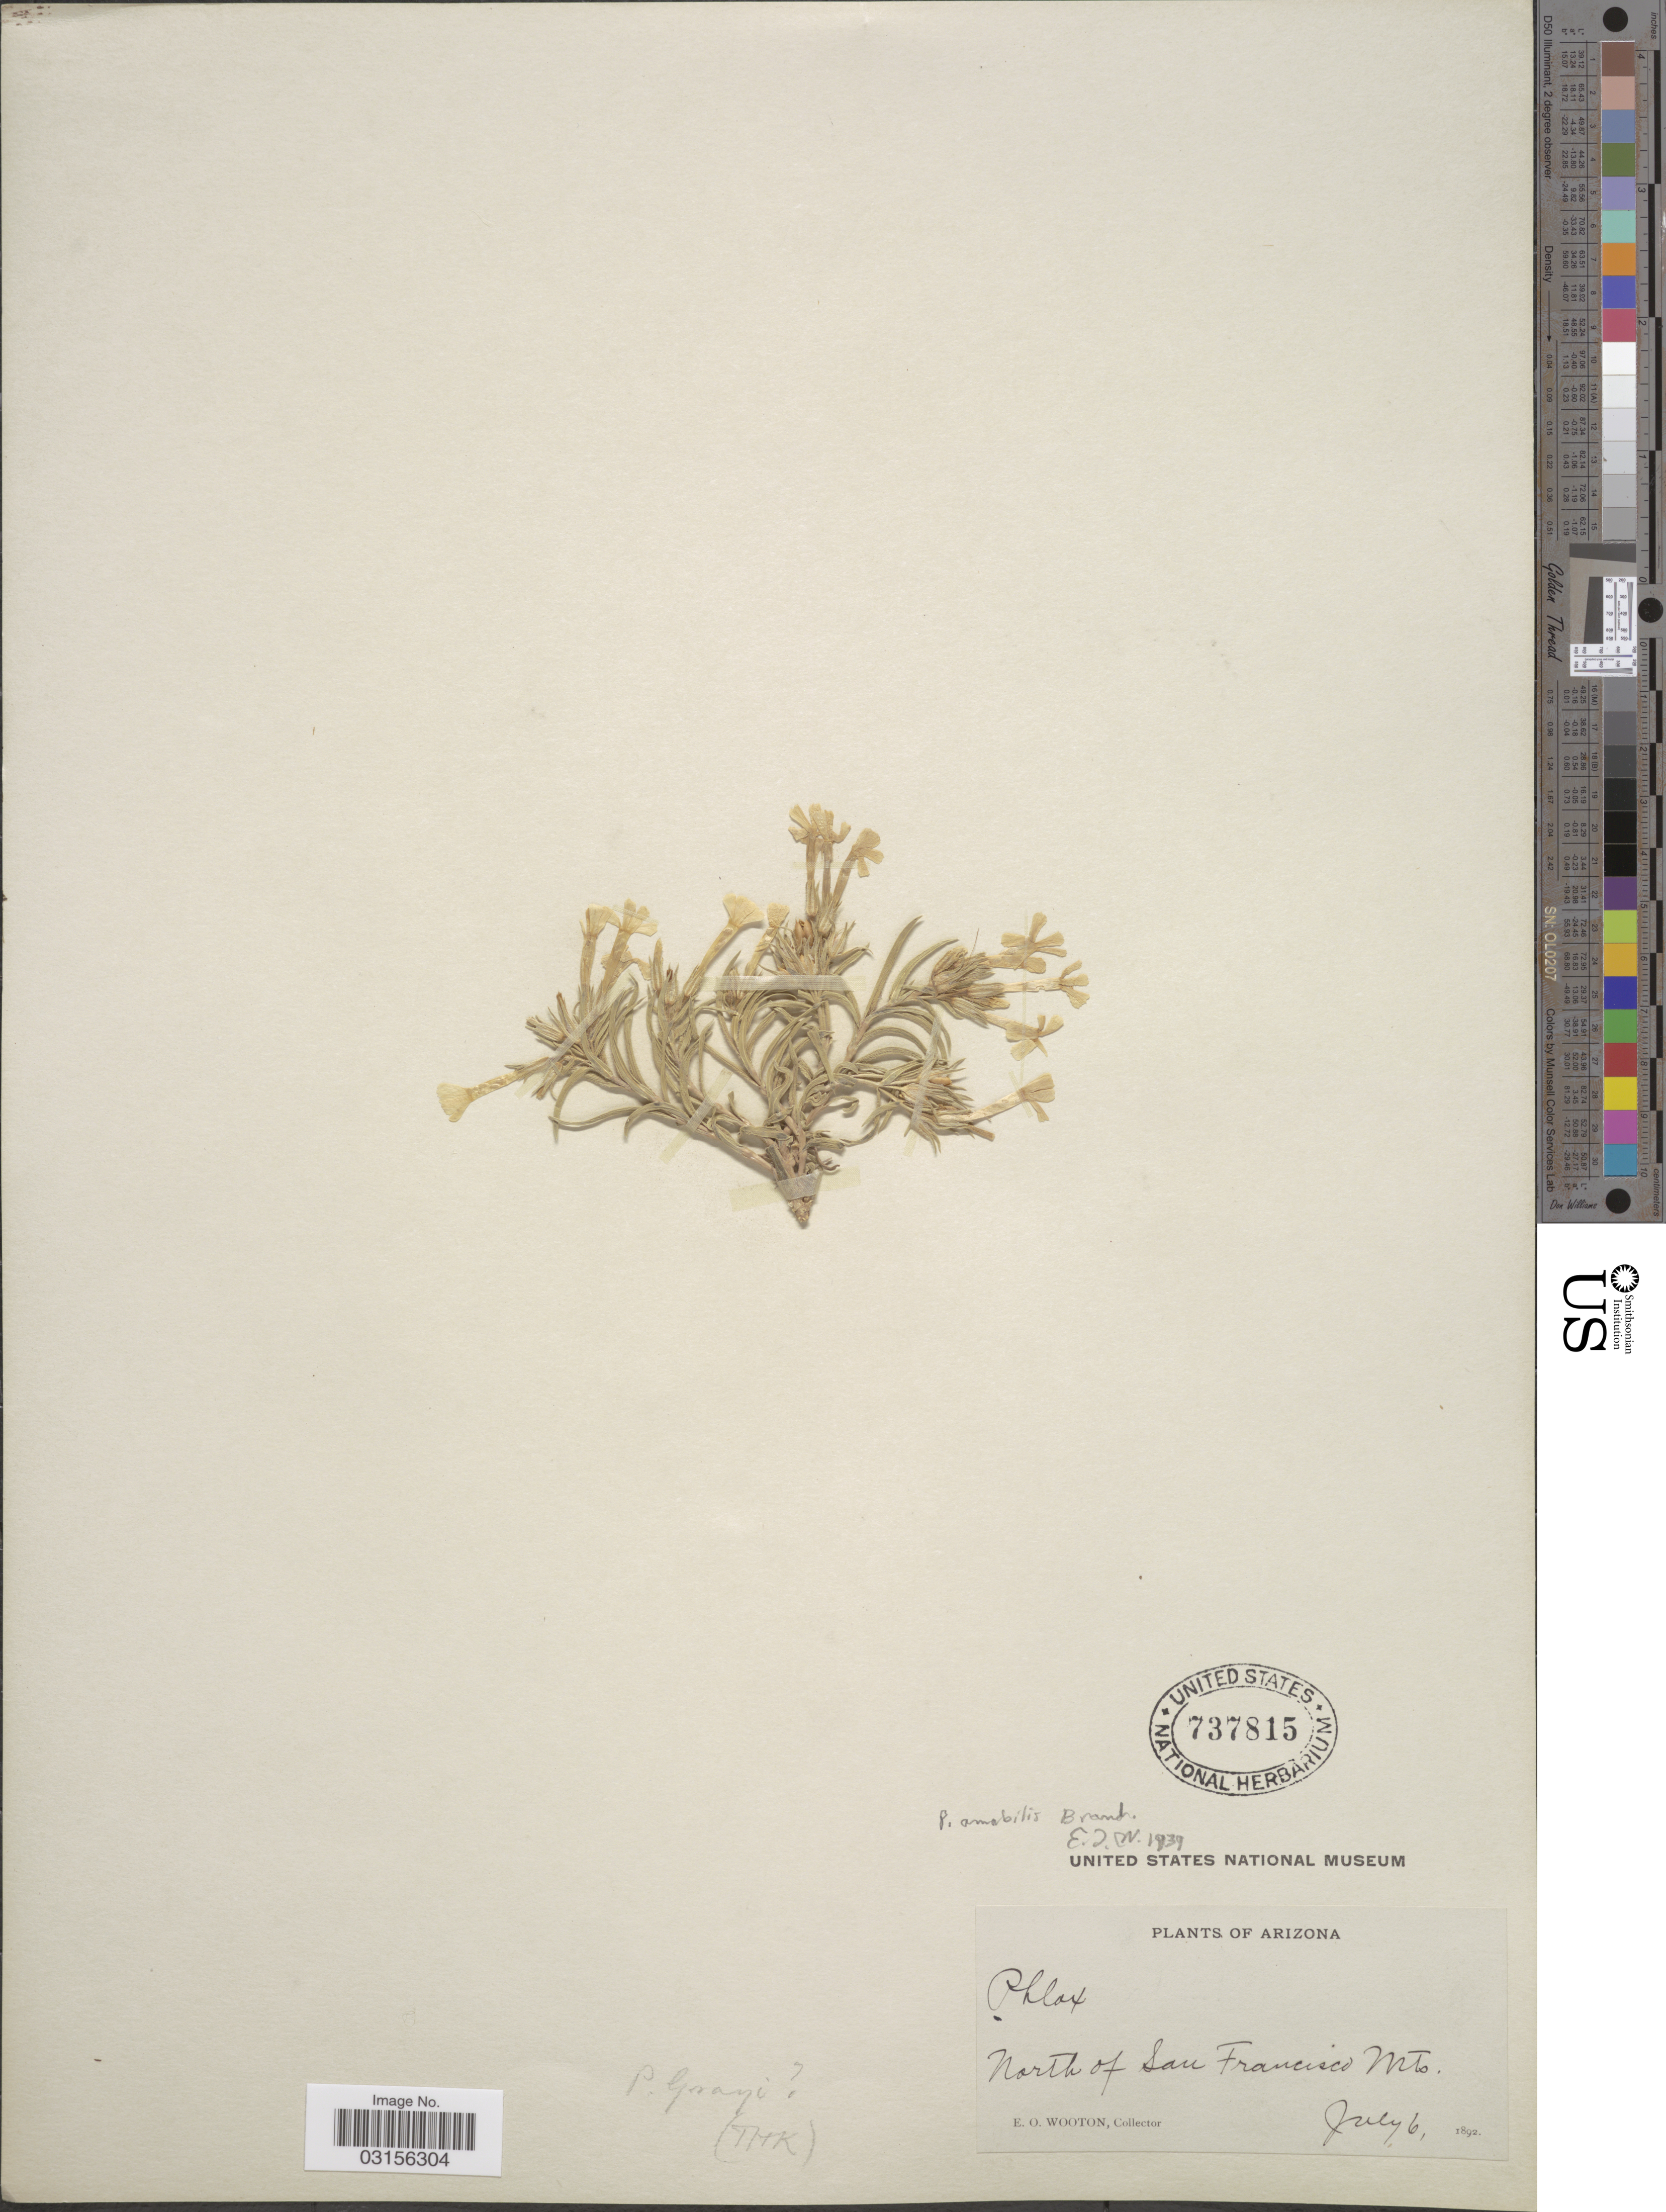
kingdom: Plantae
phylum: Tracheophyta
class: Magnoliopsida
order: Ericales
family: Polemoniaceae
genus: Phlox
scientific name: Phlox longifolia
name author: Nutt.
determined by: Mayfield, M. H.; Ferguson, C. J.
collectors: E. O. Wooton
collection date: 1892-07-06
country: United States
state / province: Arizona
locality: North of San Francisco Mts.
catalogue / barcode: US 737815